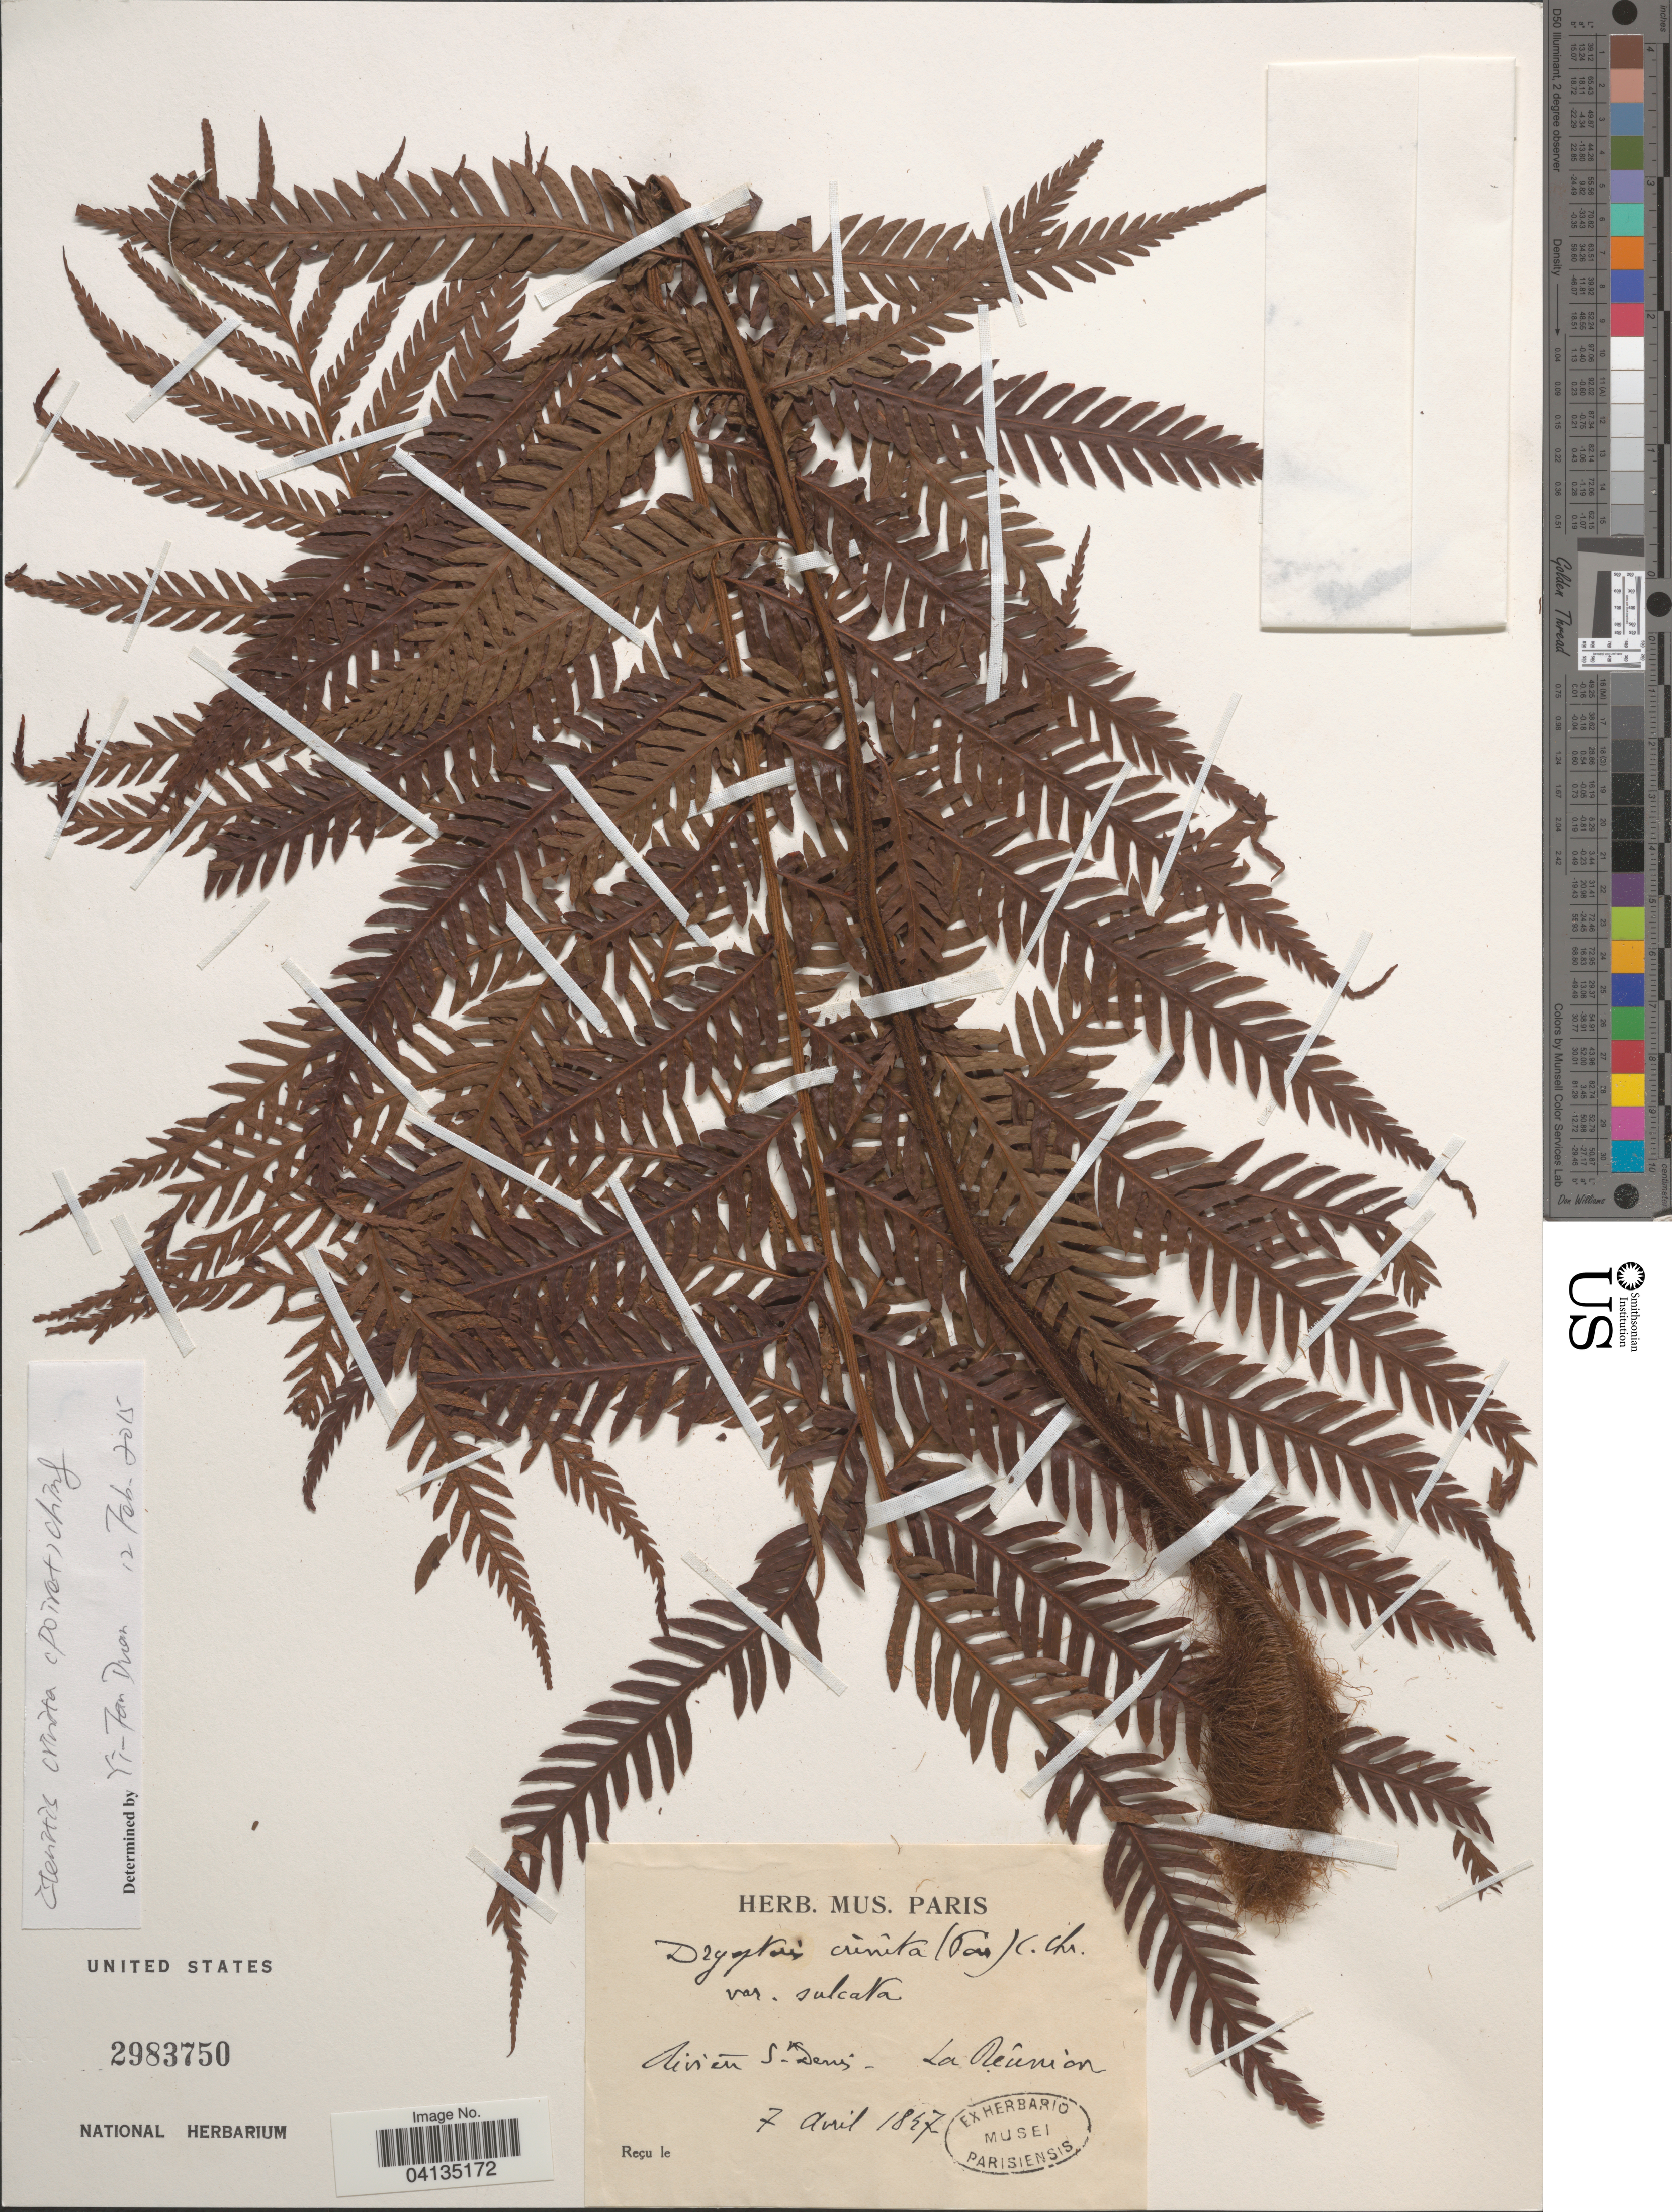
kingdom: Plantae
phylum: Tracheophyta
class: Polypodiopsida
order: Polypodiales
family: Dryopteridaceae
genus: Ctenitis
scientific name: Ctenitis crinita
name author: (Poir.) Ching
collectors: ex herb. Musei Parisiensis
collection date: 1847-04-07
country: Réunion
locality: Rivière St. Denis - La Réunion.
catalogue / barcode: US 2983750